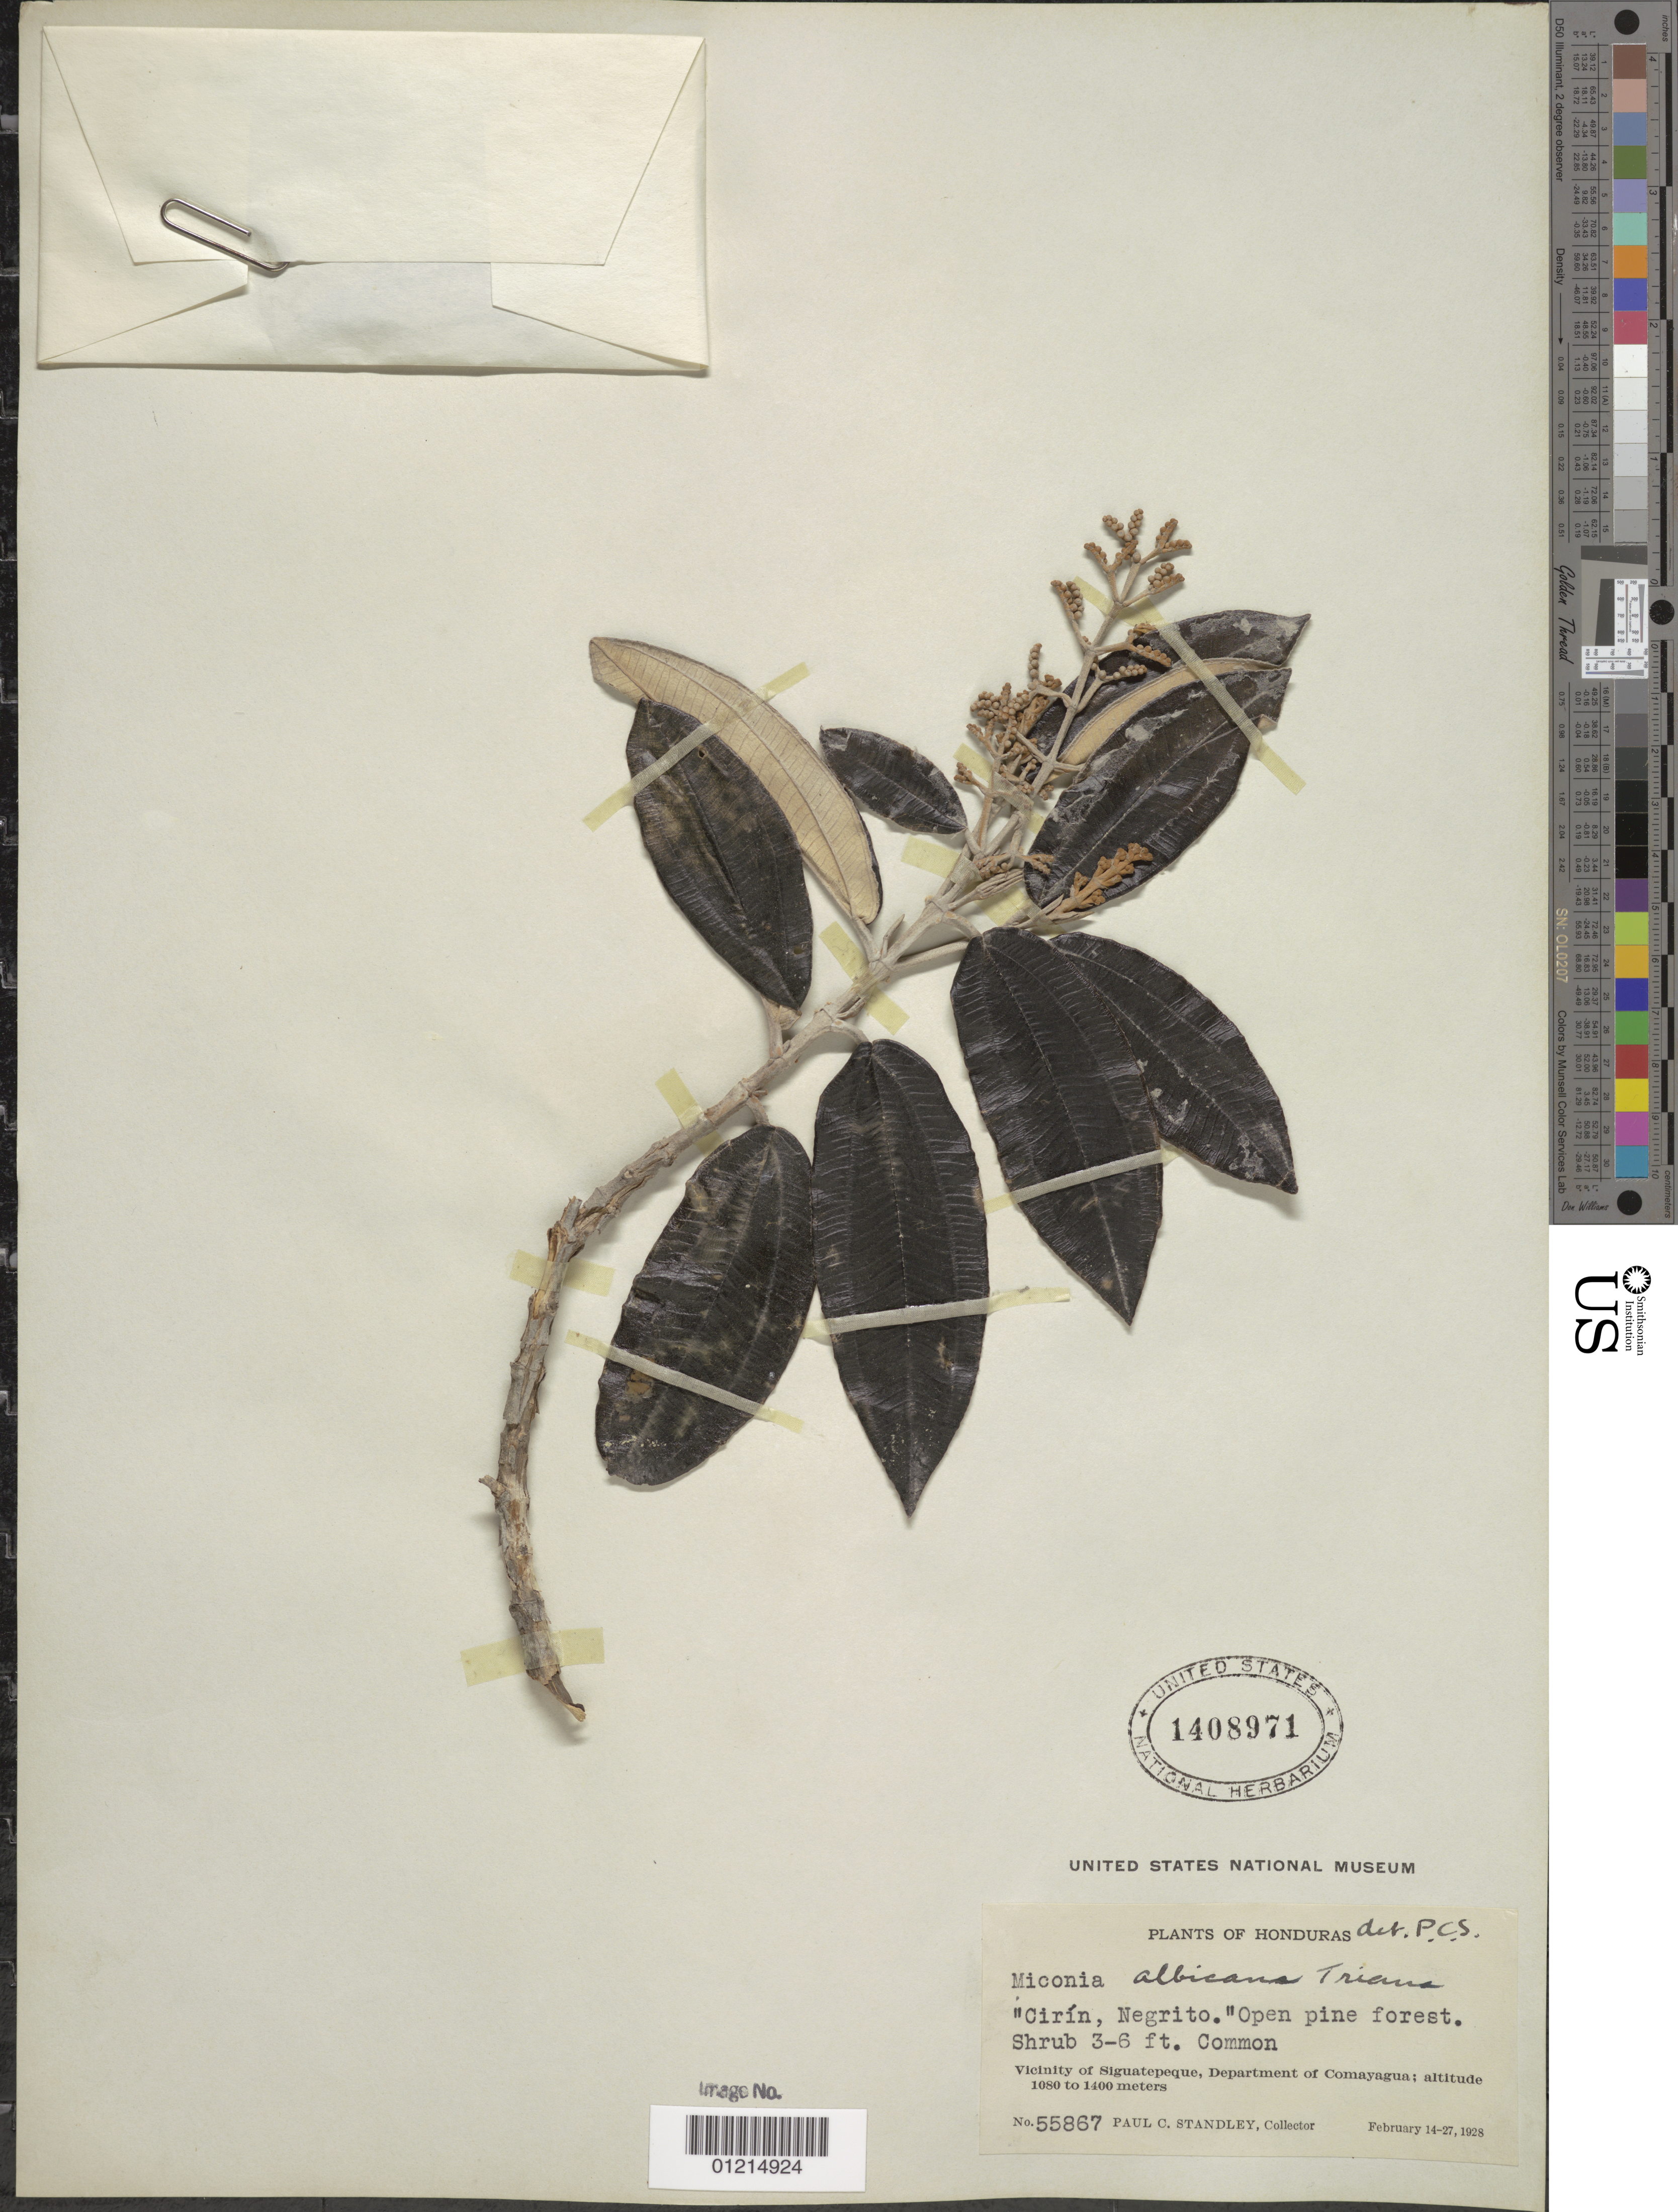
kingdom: Plantae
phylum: Tracheophyta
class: Magnoliopsida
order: Myrtales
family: Melastomataceae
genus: Miconia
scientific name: Miconia albicans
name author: (Sw.) Triana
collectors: P. C. Standley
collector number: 55867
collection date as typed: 14 Feb 1928 to 27 Feb 1928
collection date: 1928-02-14/1928-02-27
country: Honduras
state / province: Comayagua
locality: Vicinity of Siguatepeque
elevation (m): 1080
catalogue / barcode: US 1408971